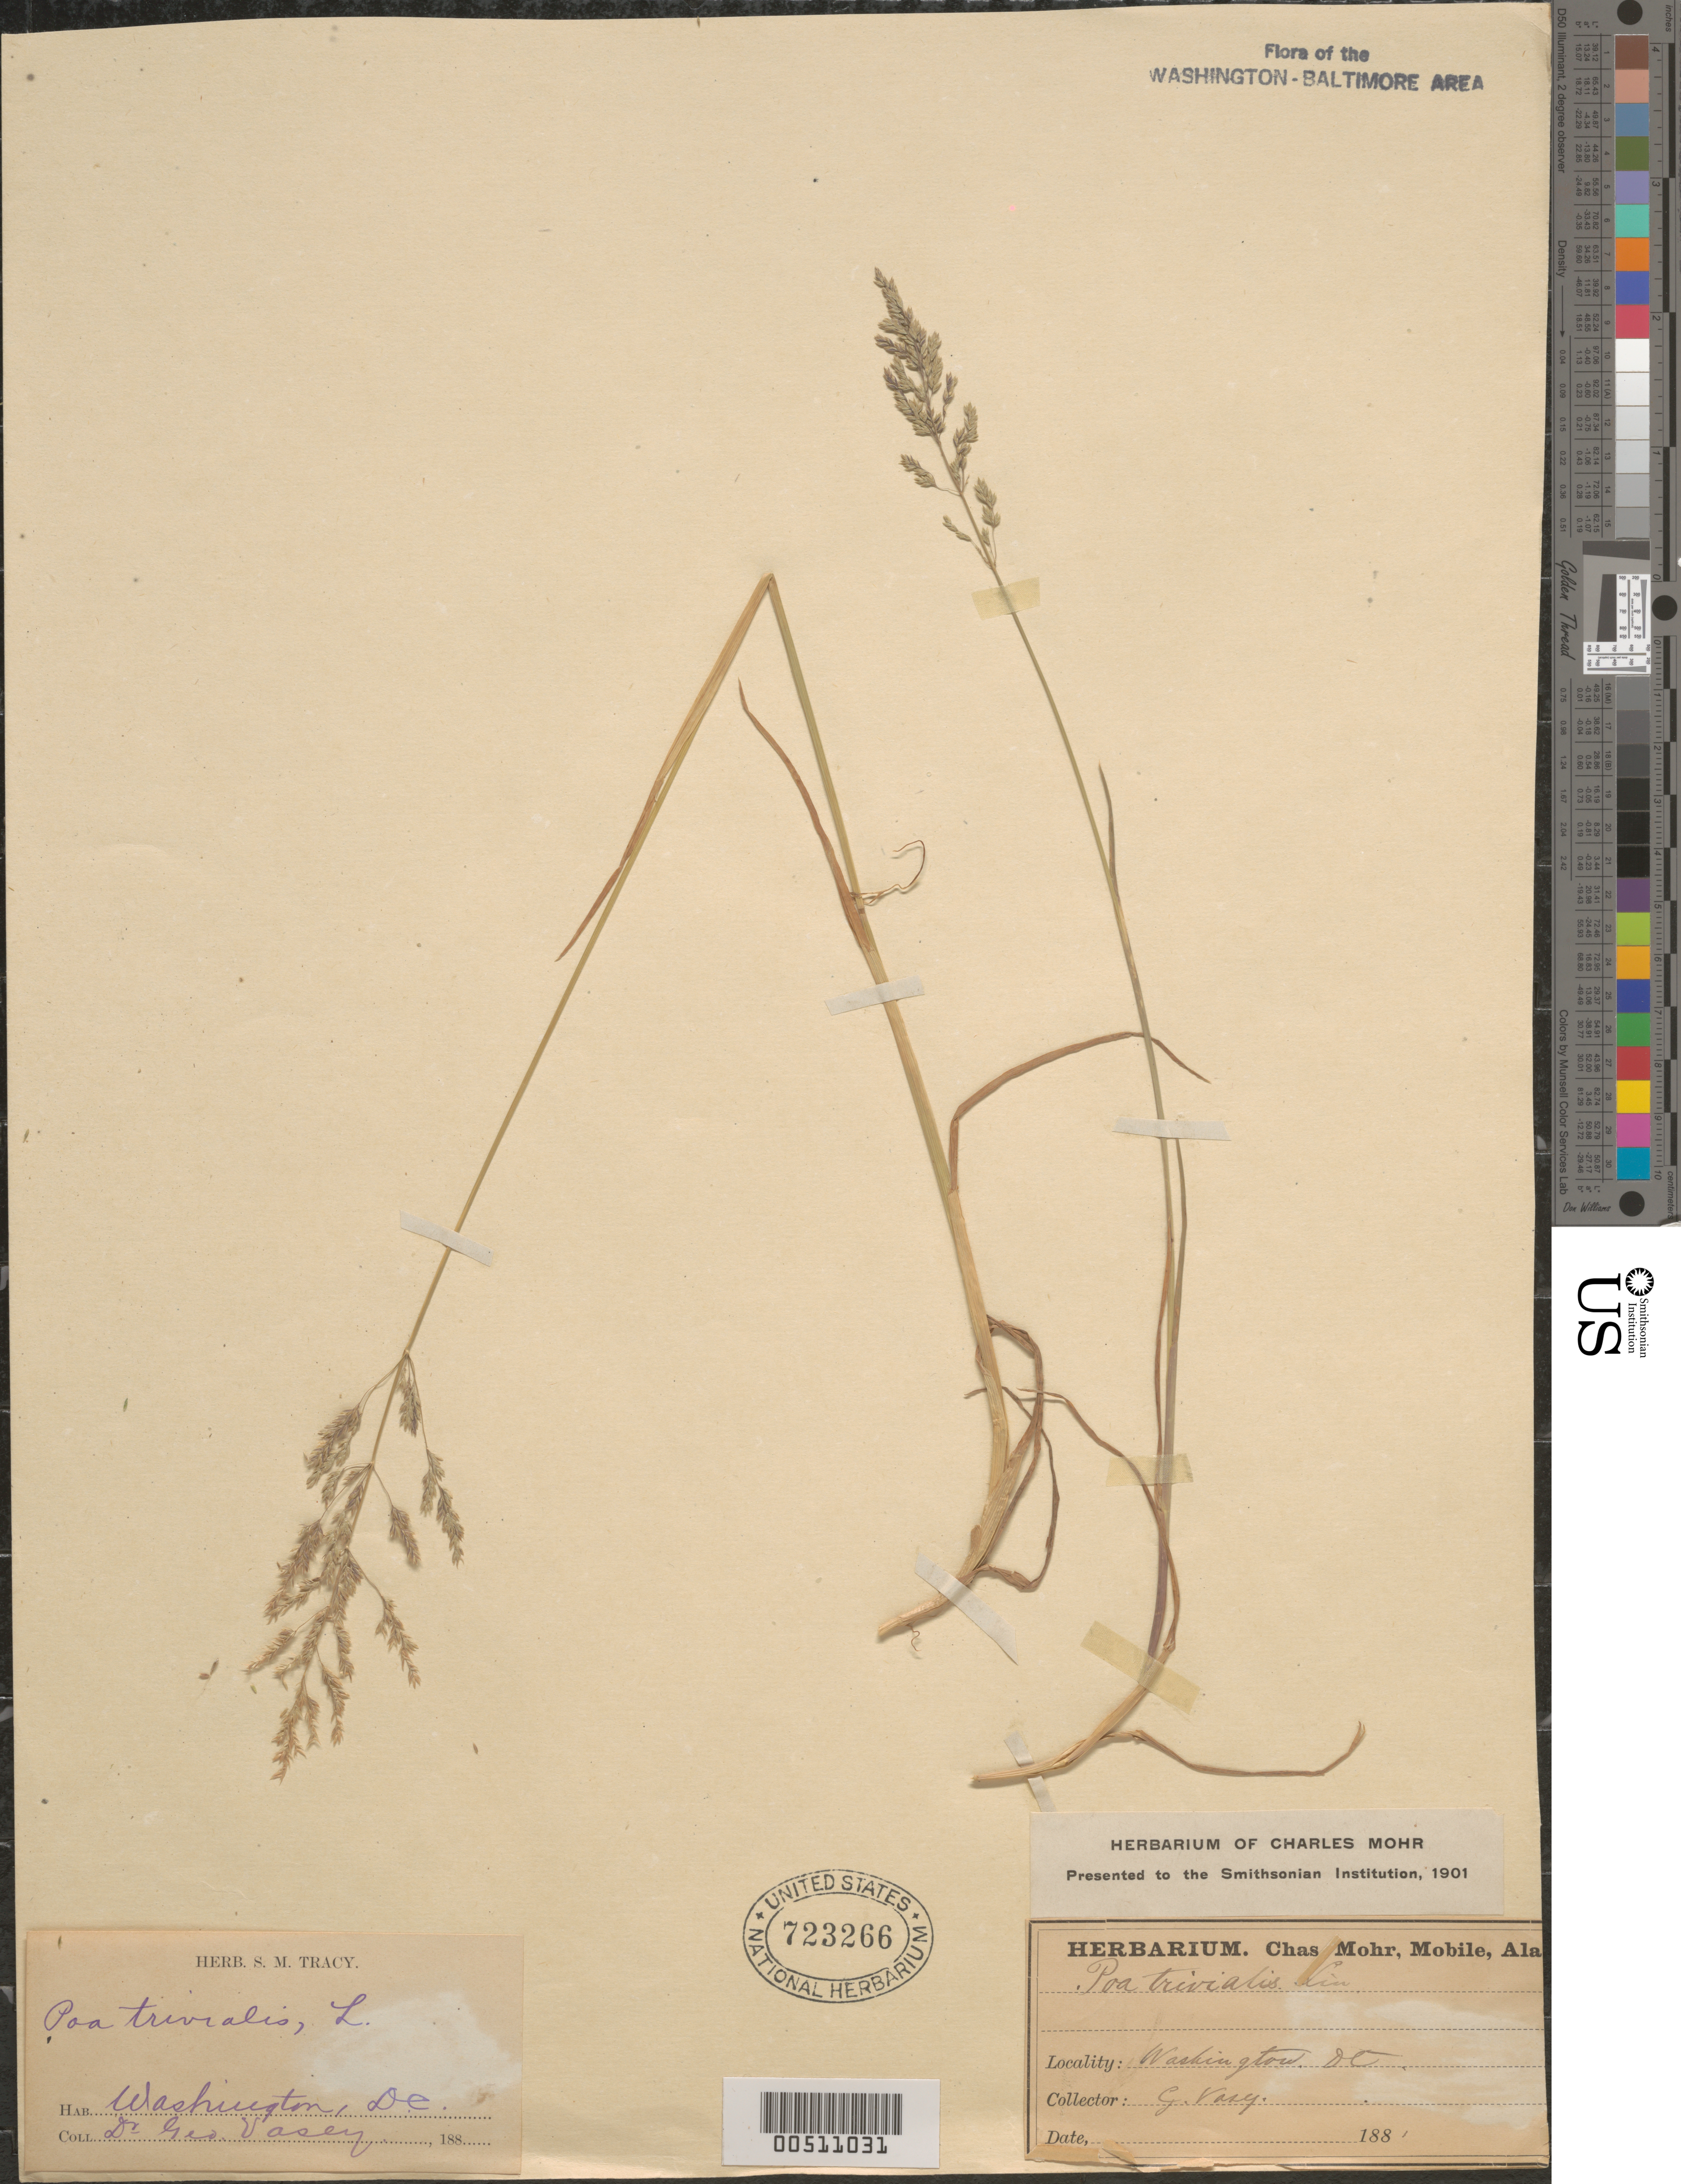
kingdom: Plantae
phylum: Tracheophyta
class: Liliopsida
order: Poales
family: Poaceae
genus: Poa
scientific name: Poa trivialis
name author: L.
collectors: G. Vasey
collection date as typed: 188-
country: United States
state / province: District of Columbia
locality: Washington DC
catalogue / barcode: US 723266